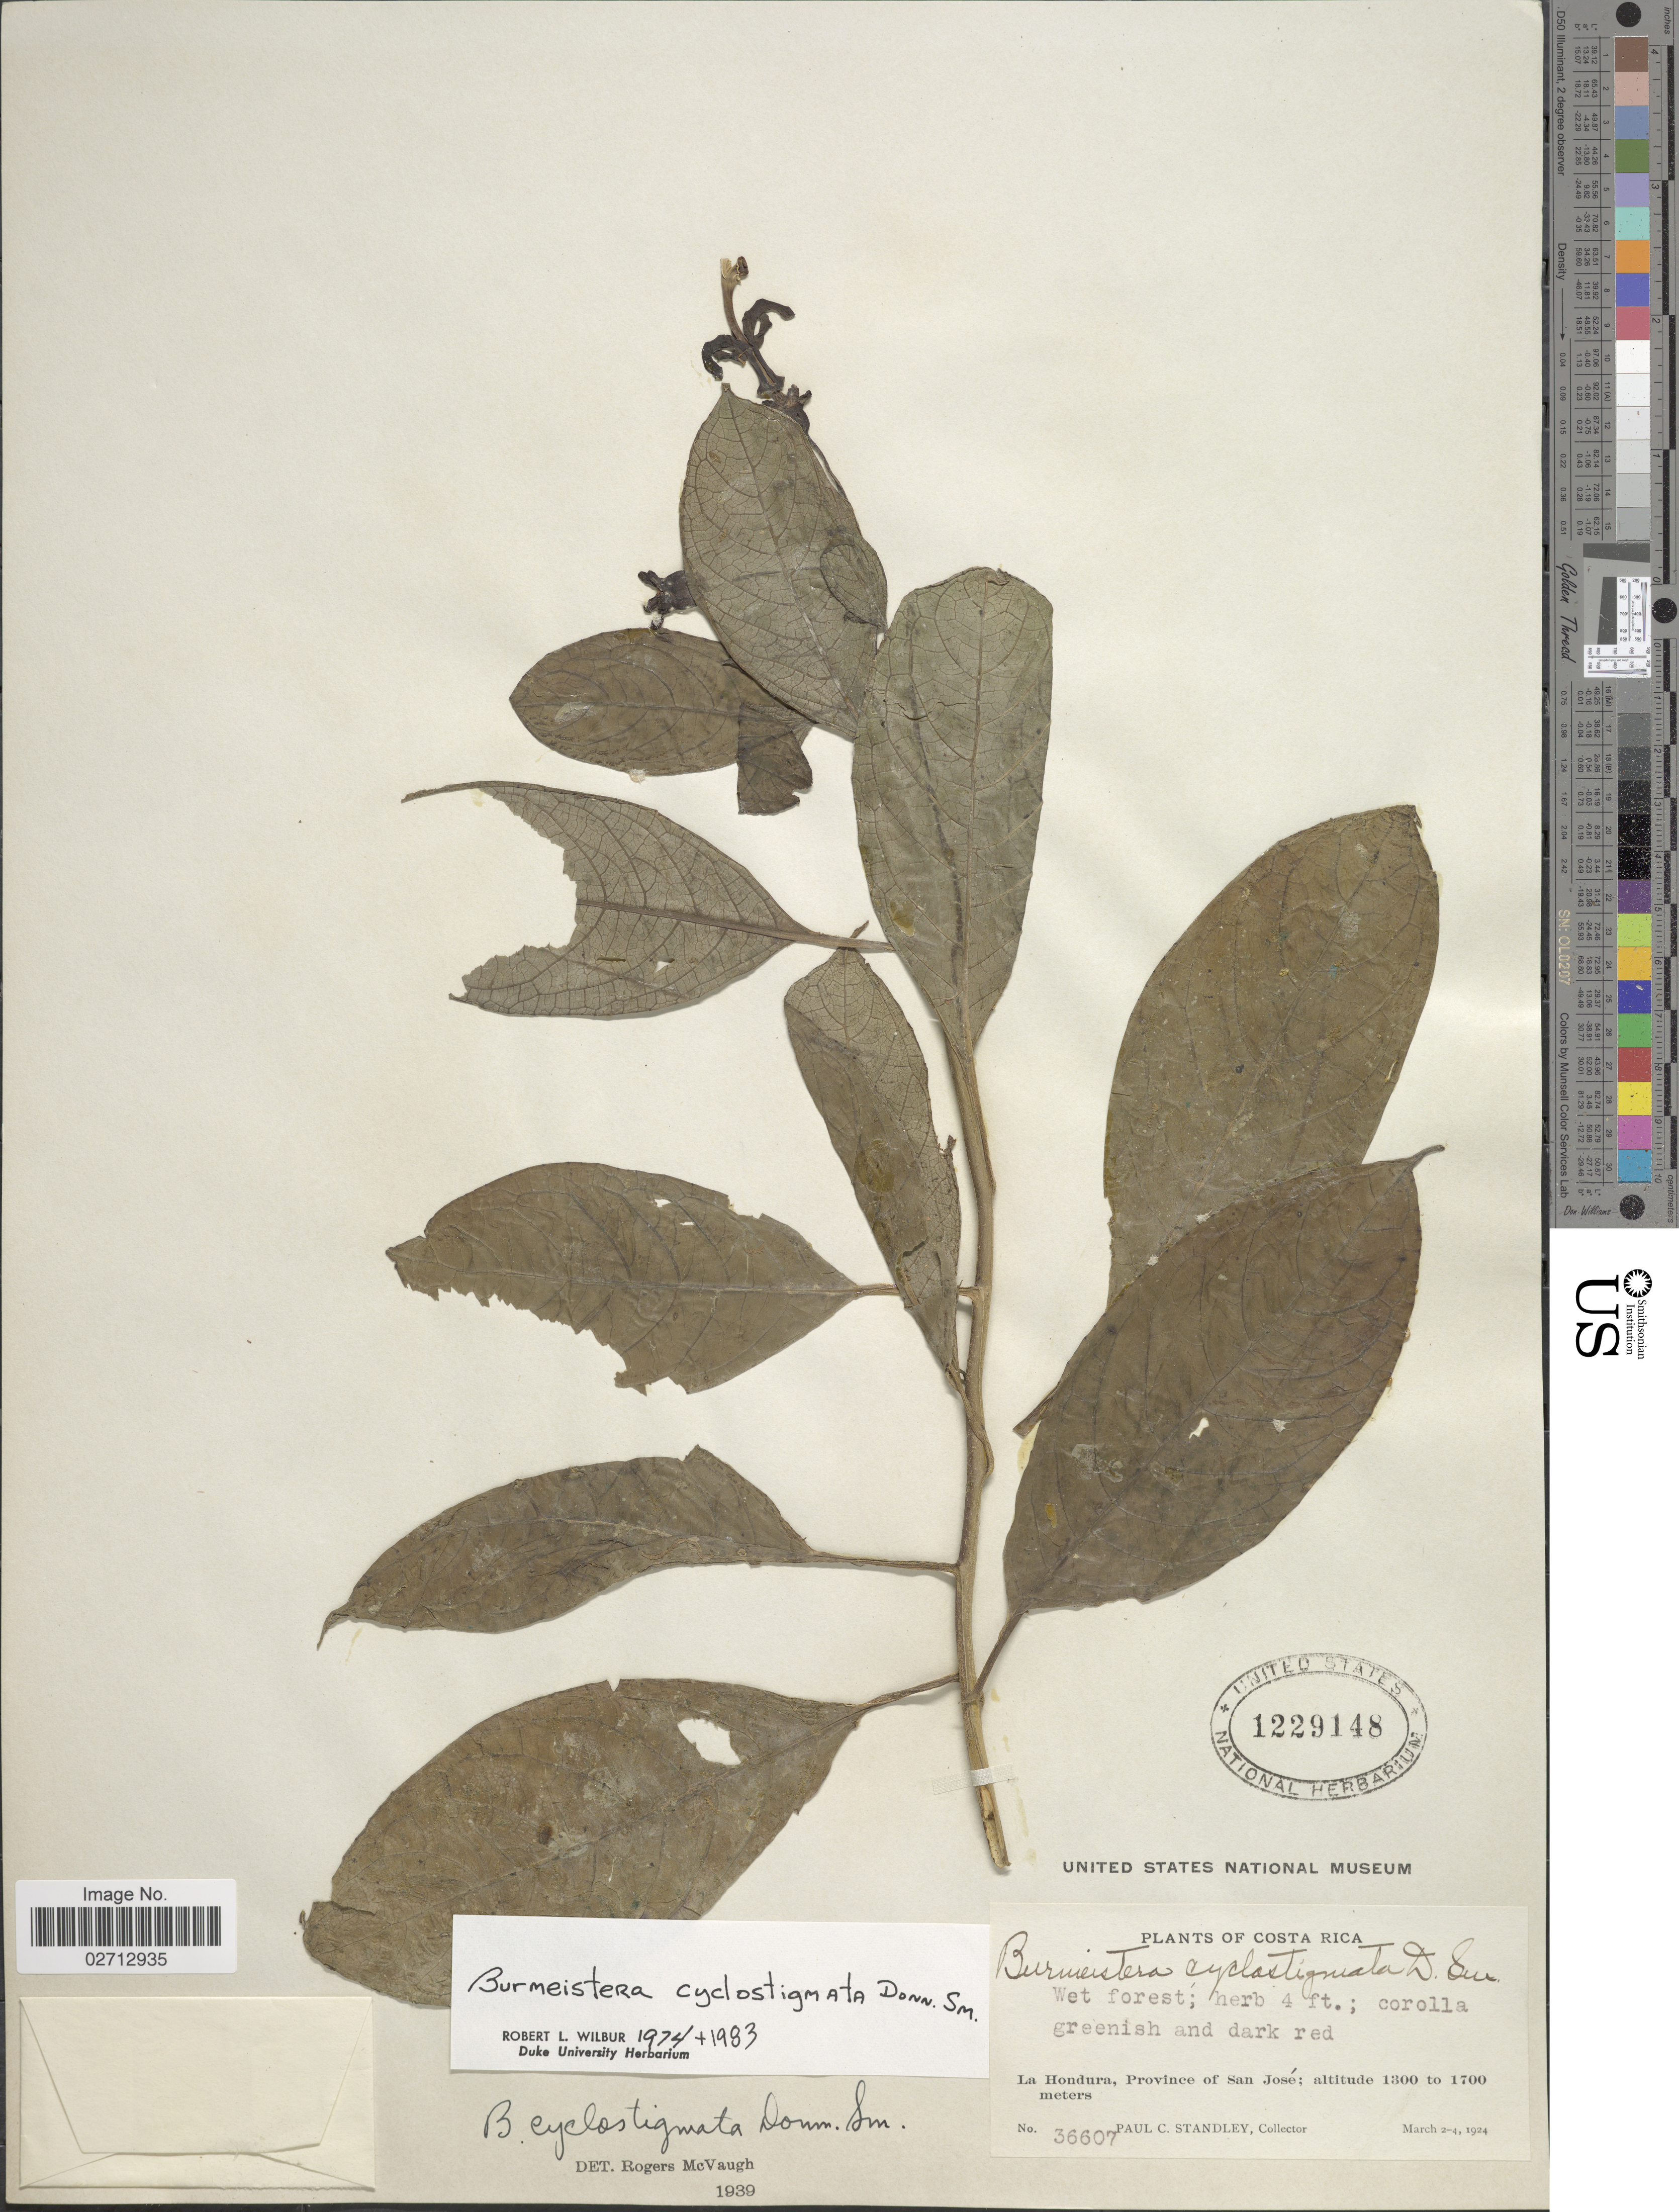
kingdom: Plantae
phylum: Tracheophyta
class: Magnoliopsida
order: Asterales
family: Campanulaceae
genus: Burmeistera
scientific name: Burmeistera cyclostigmata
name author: Donn. Sm.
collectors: P. C. Standley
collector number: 36607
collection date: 1924-03-02/1924-03-04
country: Costa Rica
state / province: San José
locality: La Hondura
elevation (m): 1300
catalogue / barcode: US 1229148